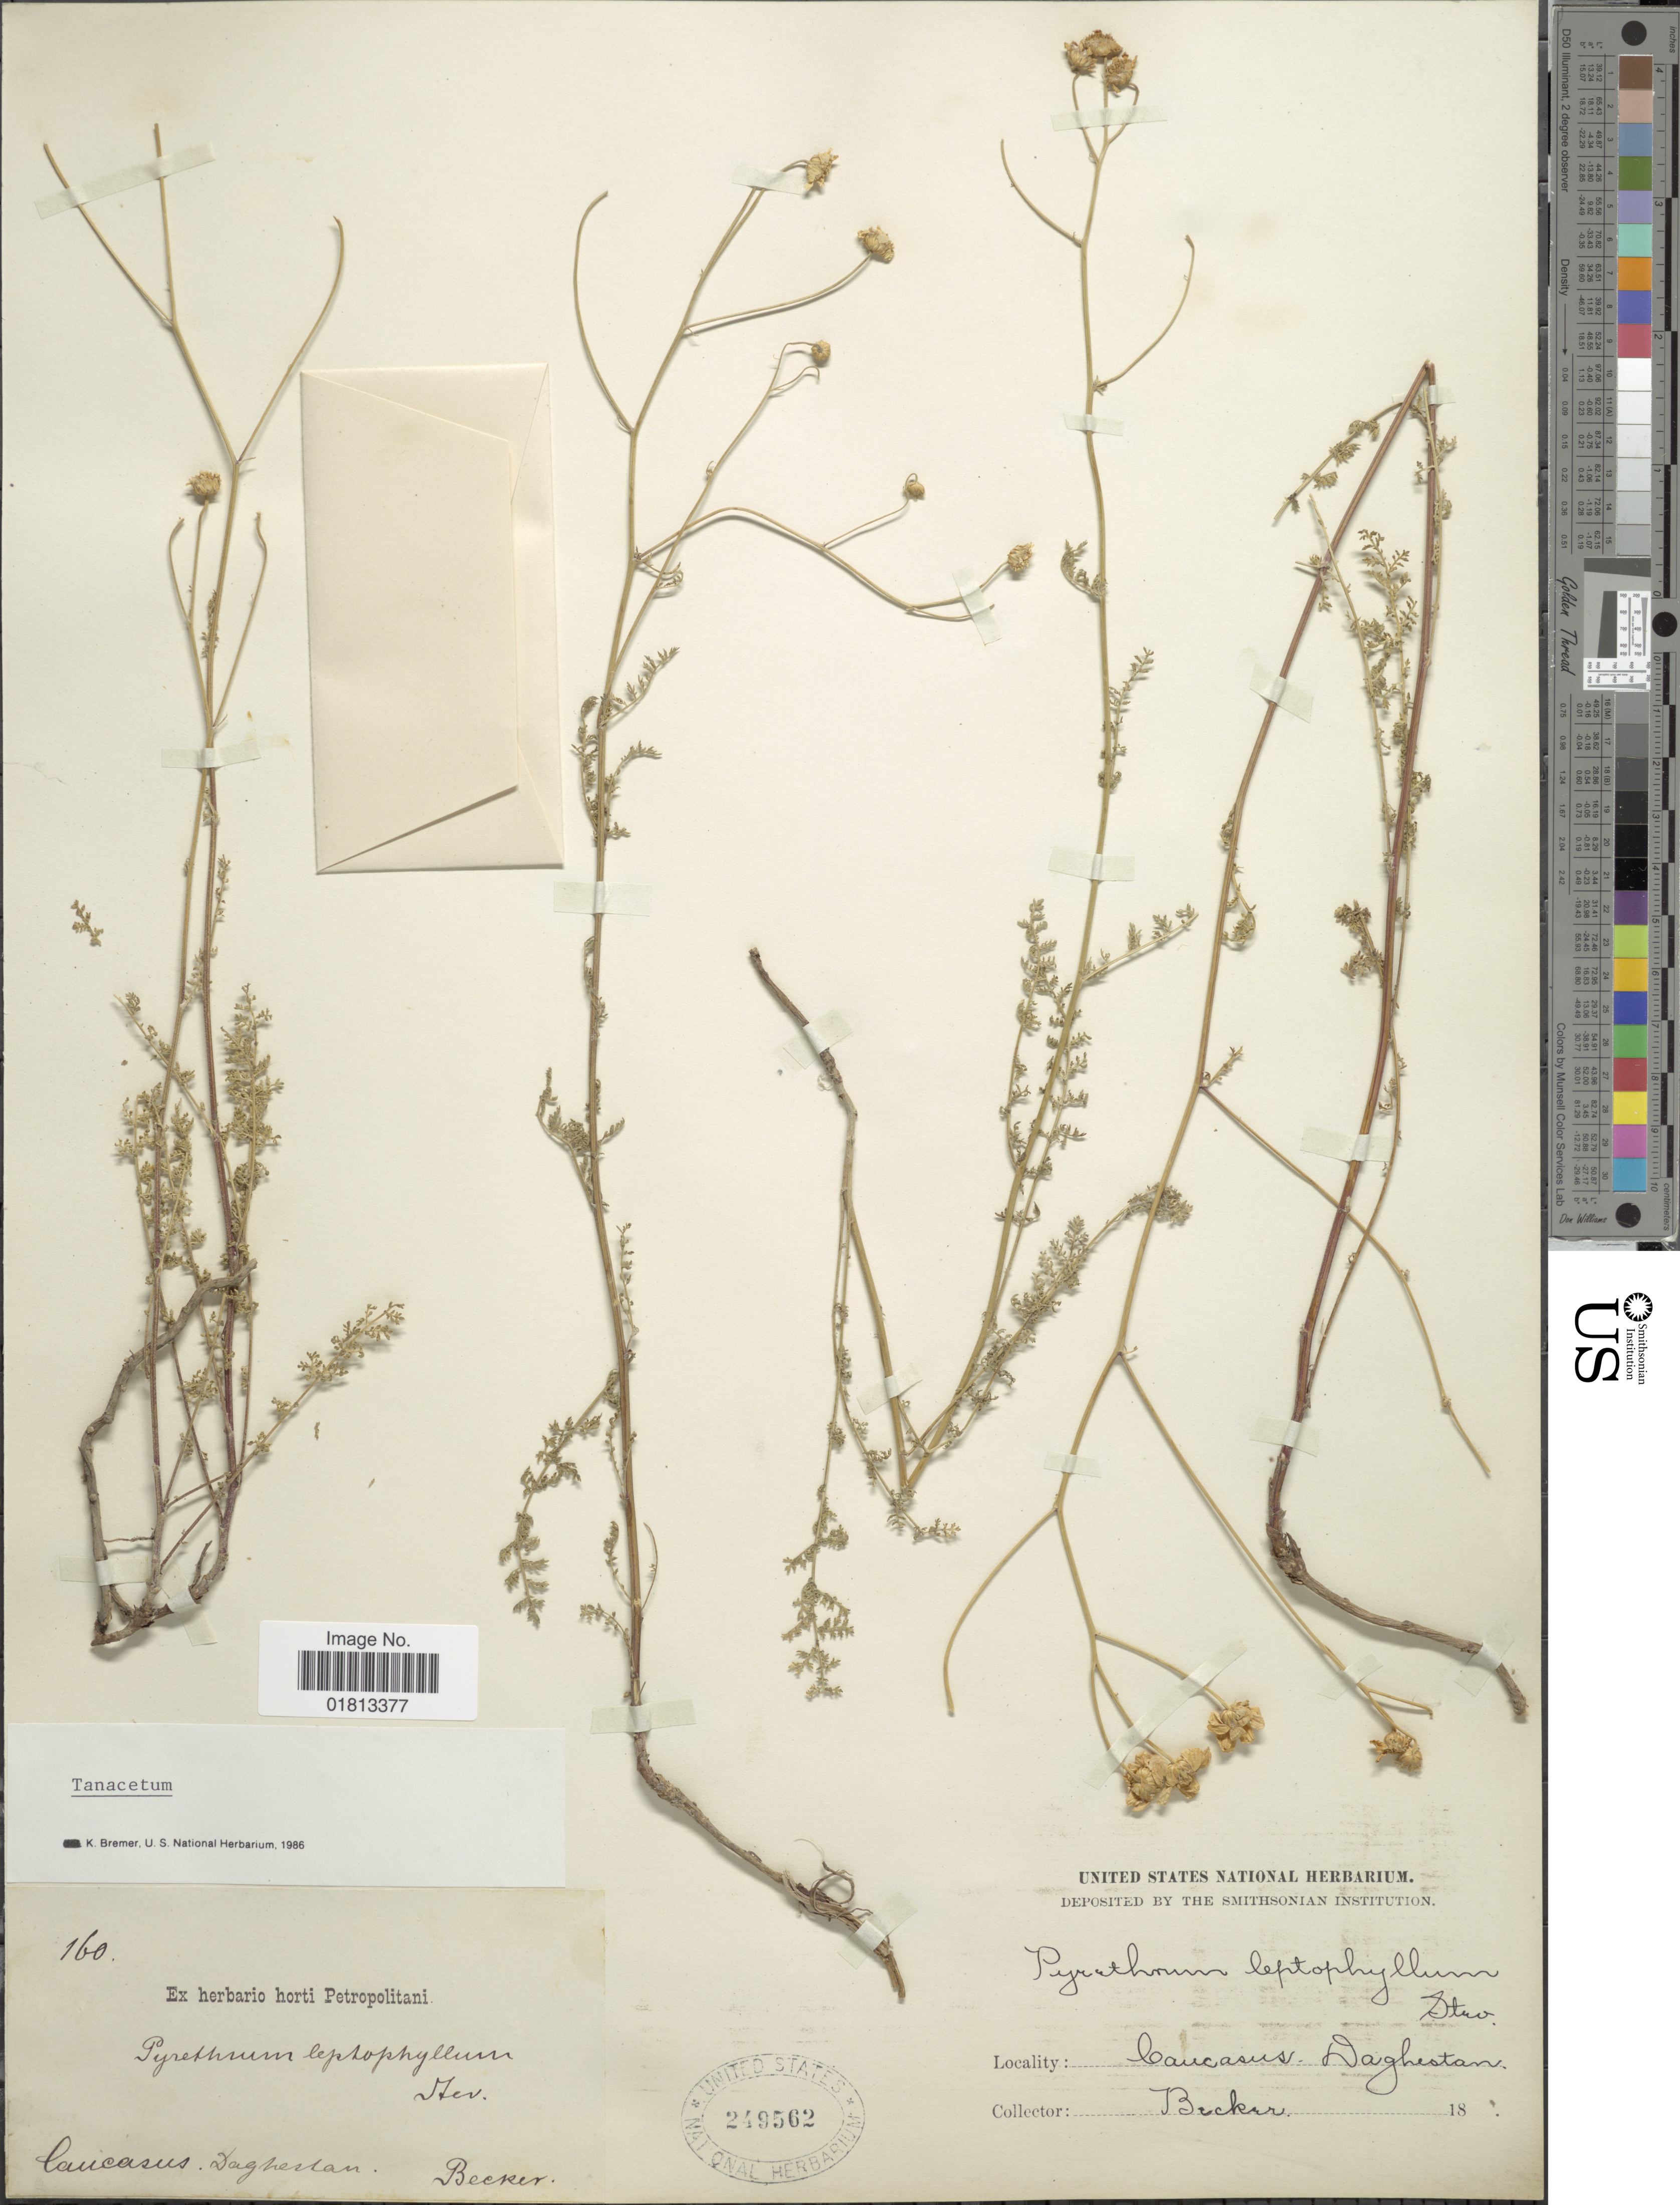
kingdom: Plantae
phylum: Tracheophyta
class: Magnoliopsida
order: Asterales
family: Asteraceae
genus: Tanacetum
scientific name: Tanacetum leptophyllum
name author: (Steven ex M. Bieb.) Sch. Bip.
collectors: -. Becker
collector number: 160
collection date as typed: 18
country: Russian Federation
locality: Caucasus Daghestan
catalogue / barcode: US 249562